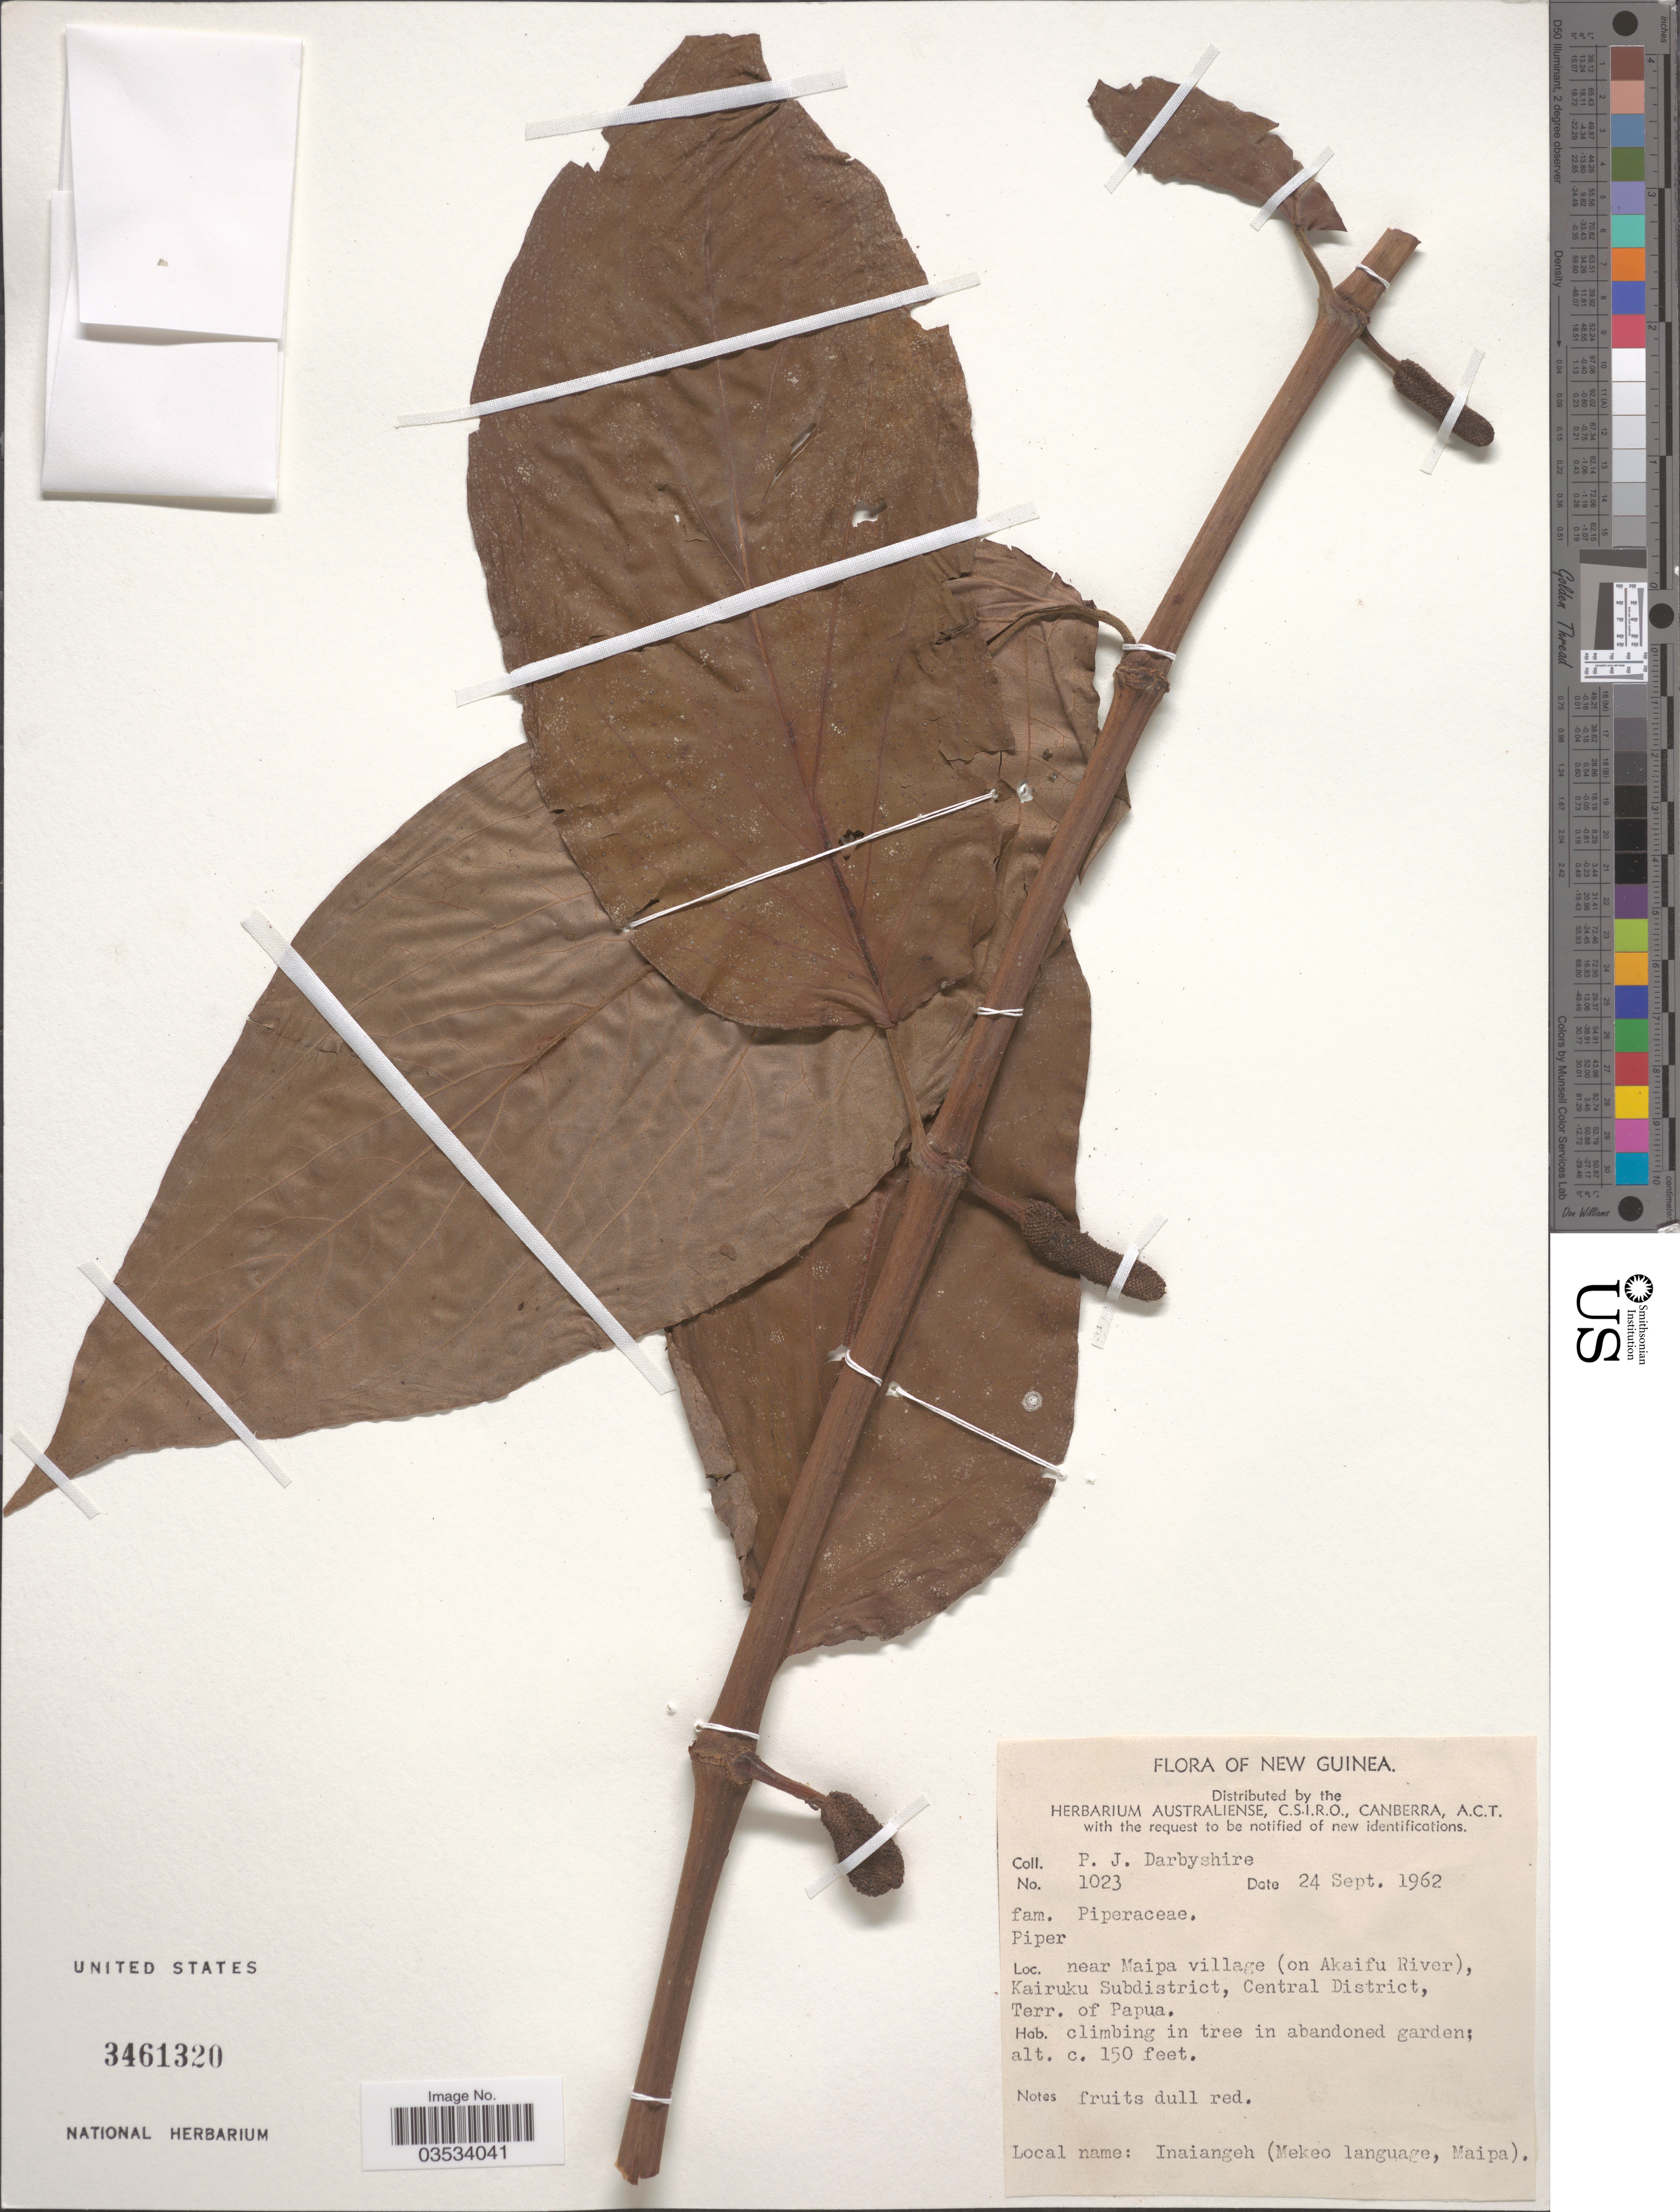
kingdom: Plantae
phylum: Tracheophyta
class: Magnoliopsida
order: Piperales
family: Piperaceae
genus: Piper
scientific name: Piper sp.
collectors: P. Darbyshire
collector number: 1023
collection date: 1962-09-24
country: Papua New Guinea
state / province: Central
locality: New Guinea. Near Maipa village (on Akaifu River), Kairuku Subdistrict, Central District, Terr. of Papua.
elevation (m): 46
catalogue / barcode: US 3461320